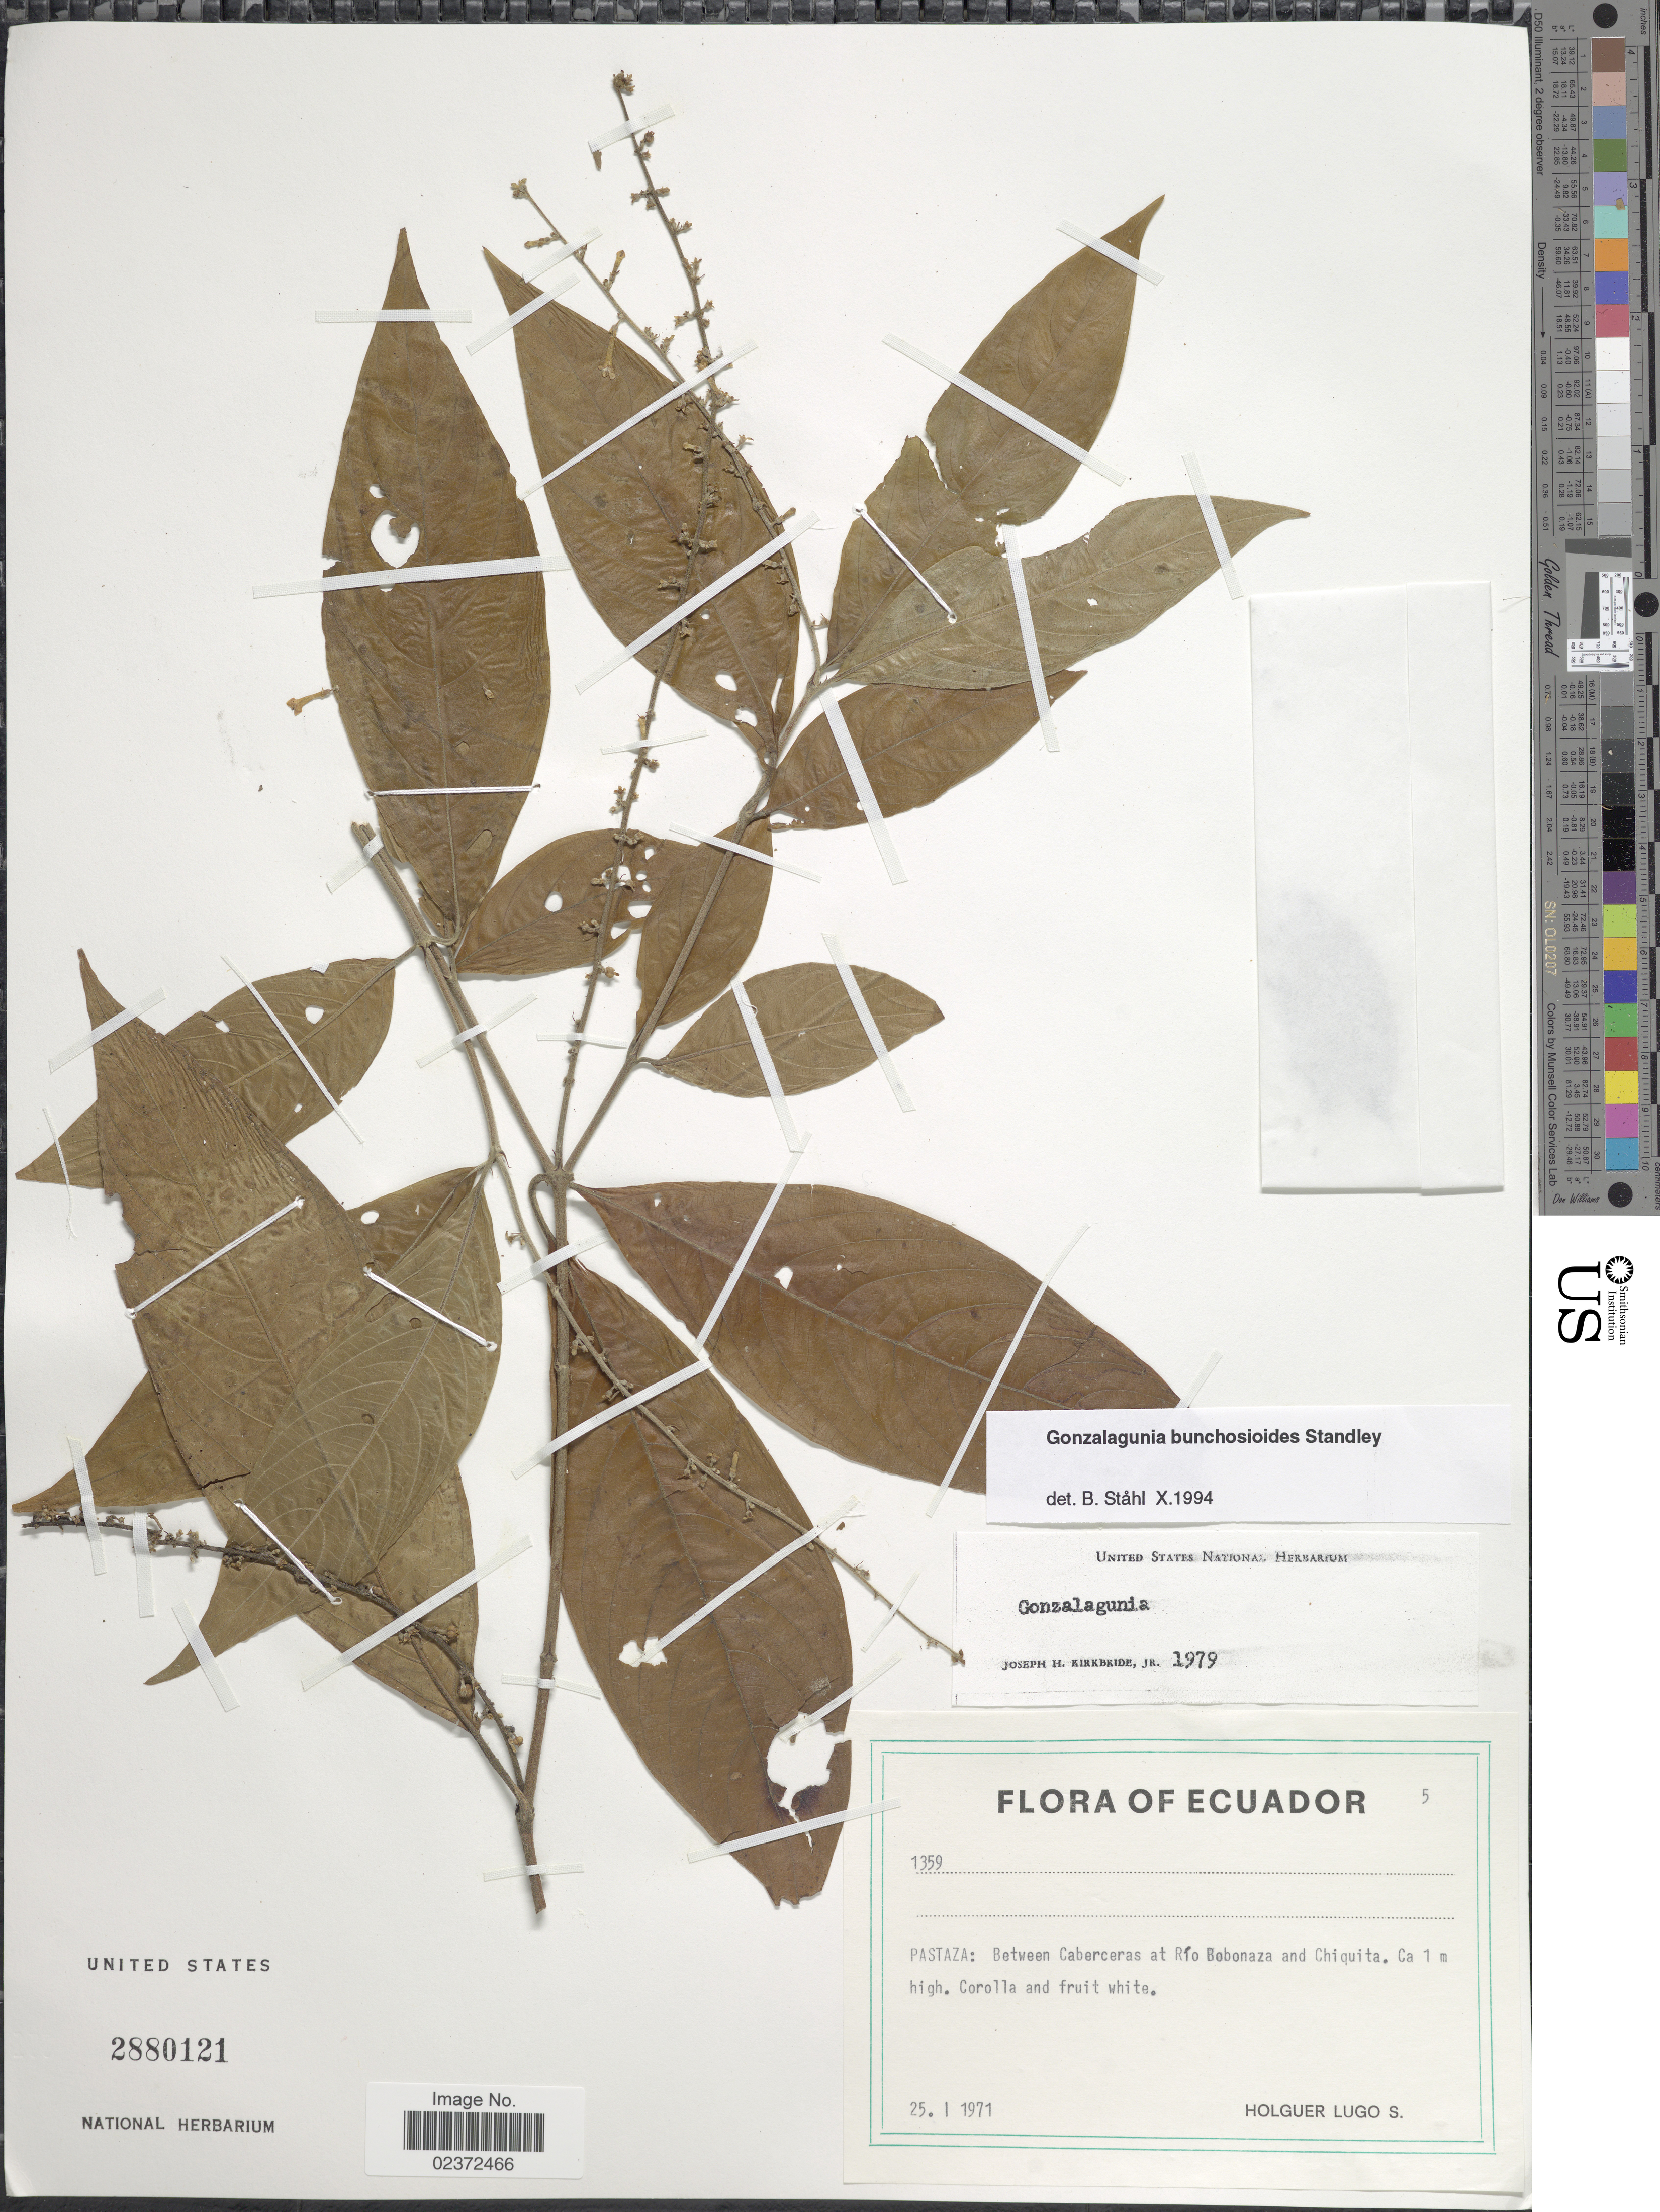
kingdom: Plantae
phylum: Tracheophyta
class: Magnoliopsida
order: Gentianales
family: Rubiaceae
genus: Gonzalagunia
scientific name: Gonzalagunia bunchosioides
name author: Standl.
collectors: H. Lugo S.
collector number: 1359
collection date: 1971-01-25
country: Ecuador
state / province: Pastaza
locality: Between Caberceras at Río Bobonaza and Chiquita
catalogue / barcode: US 2880121